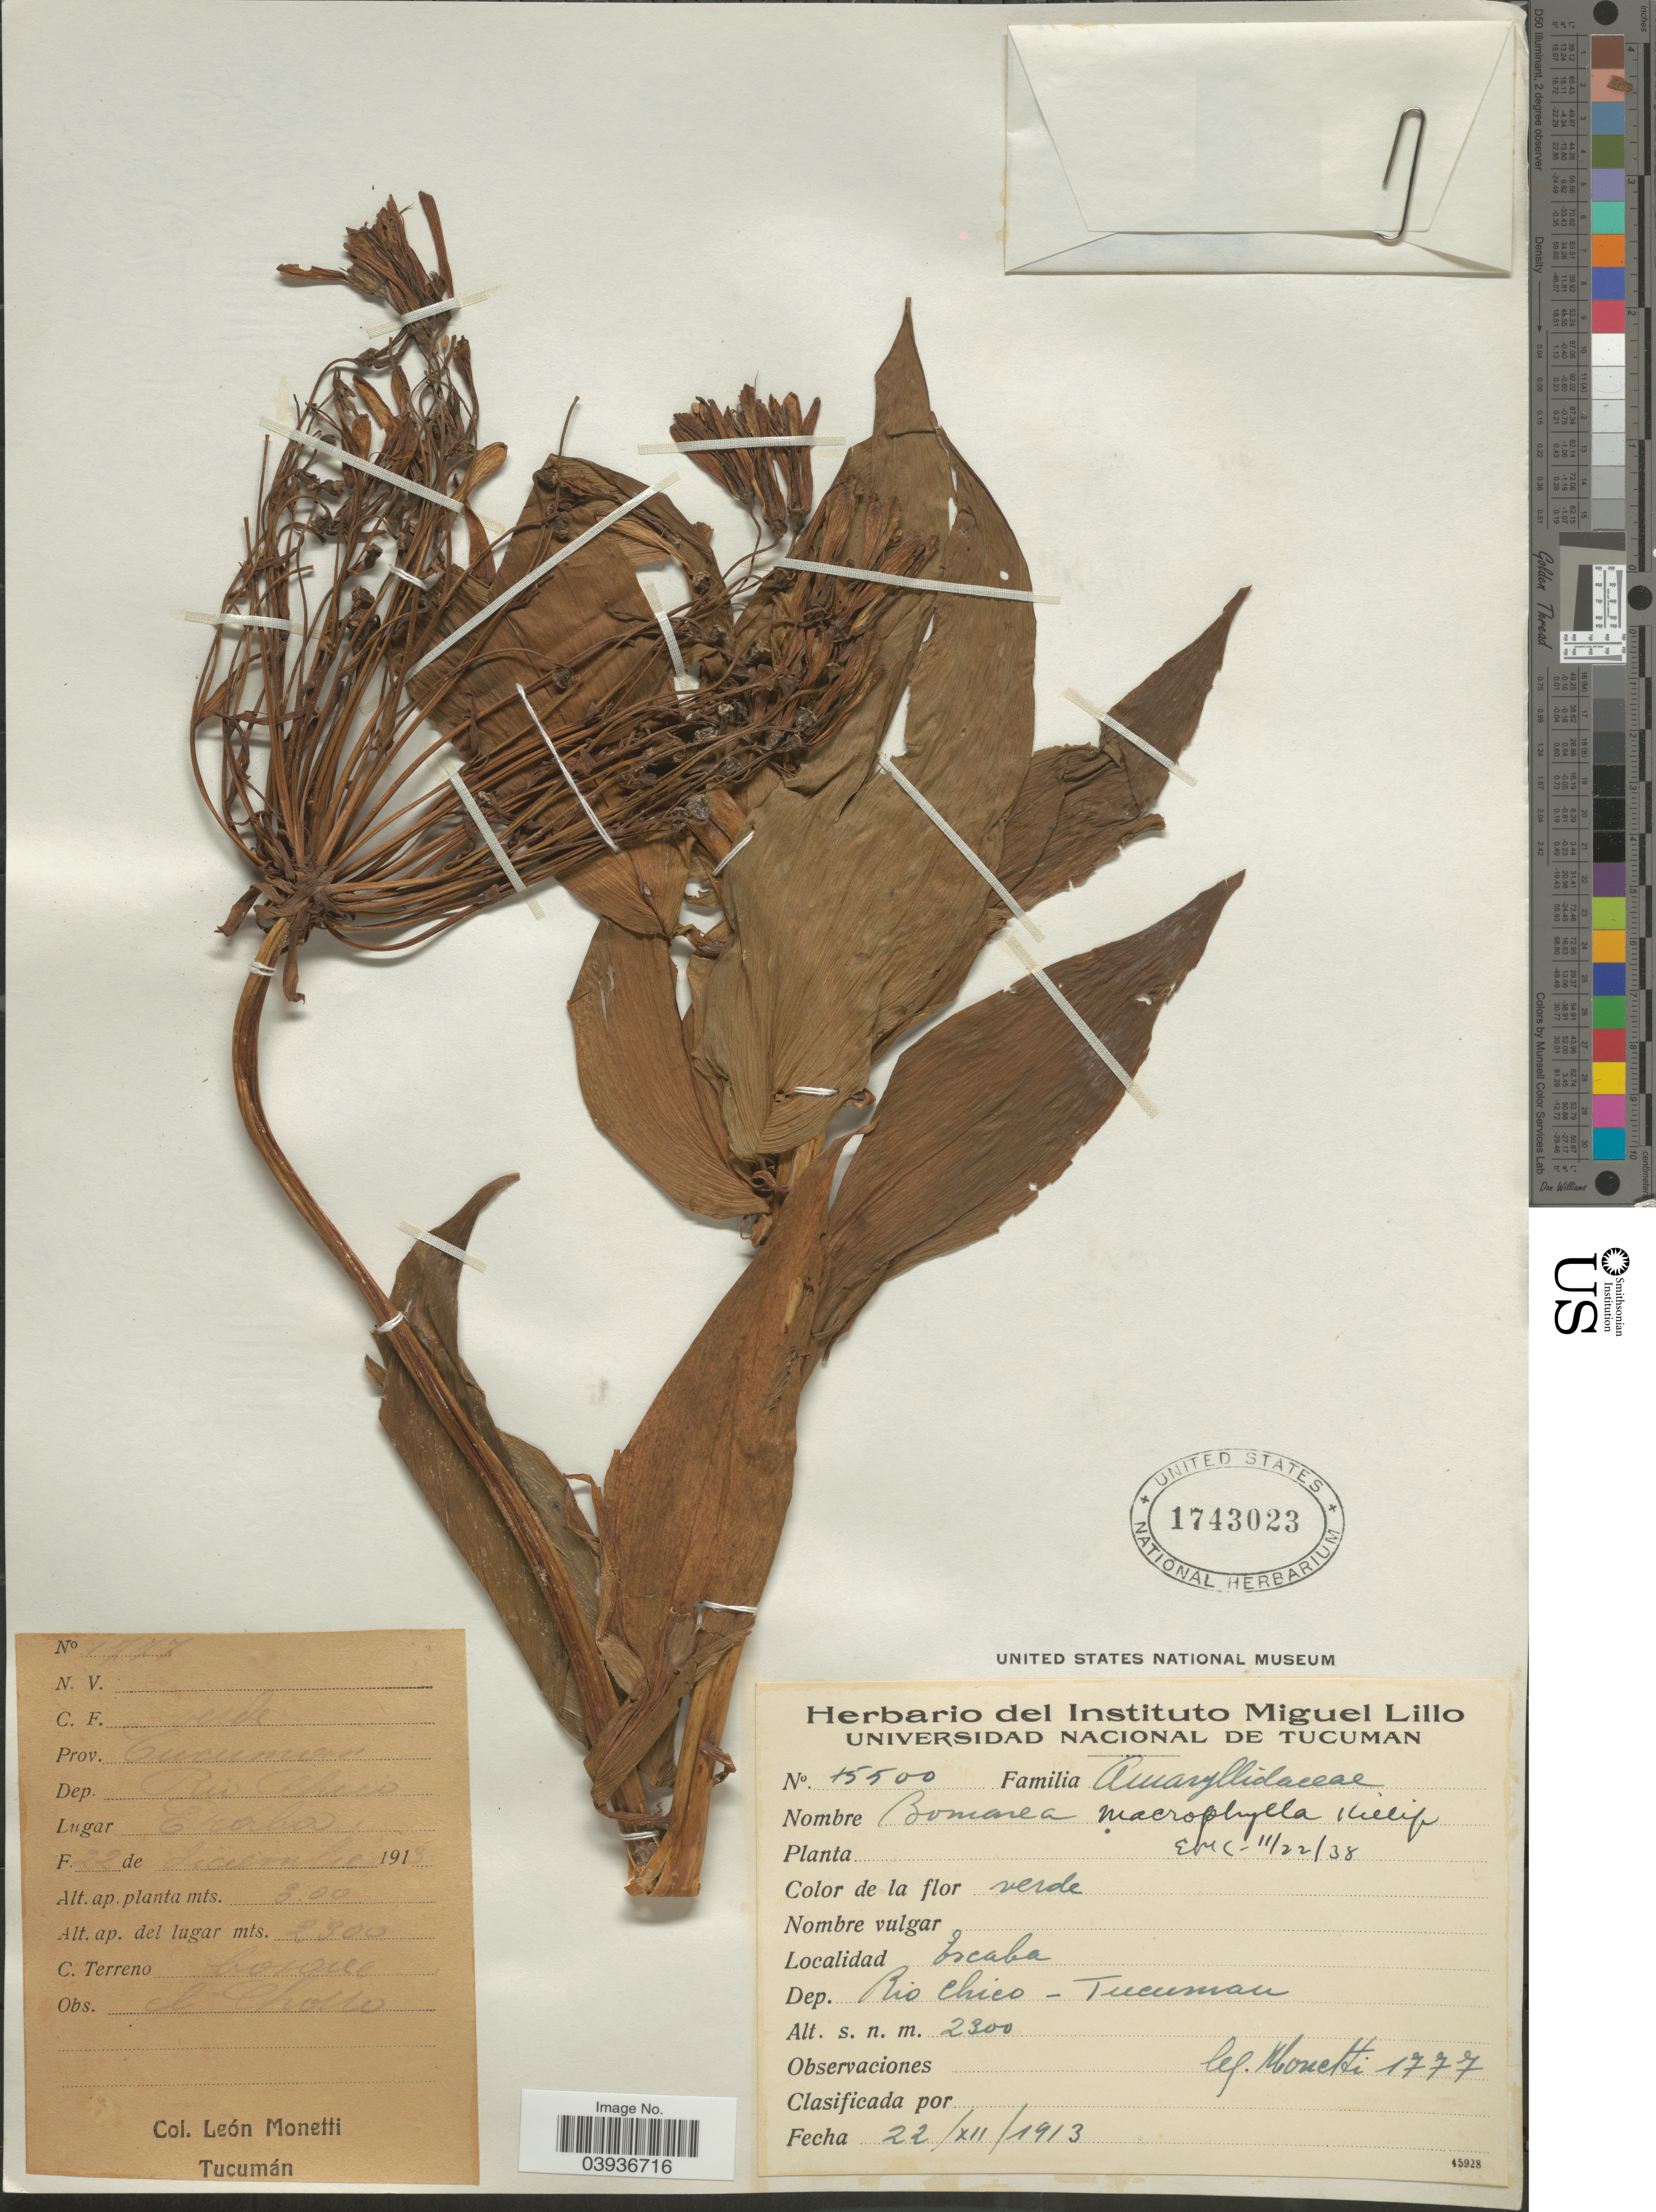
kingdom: Plantae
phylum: Tracheophyta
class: Liliopsida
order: Liliales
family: Alstroemeriaceae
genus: Bomarea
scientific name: Bomarea ovata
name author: (Cav.) Mirb.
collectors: Monetti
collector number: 1777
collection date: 1913-12-22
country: Argentina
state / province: Tucuman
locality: Escaba. Dep Rio Chico-Tucuman.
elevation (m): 2300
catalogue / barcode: US 1743023